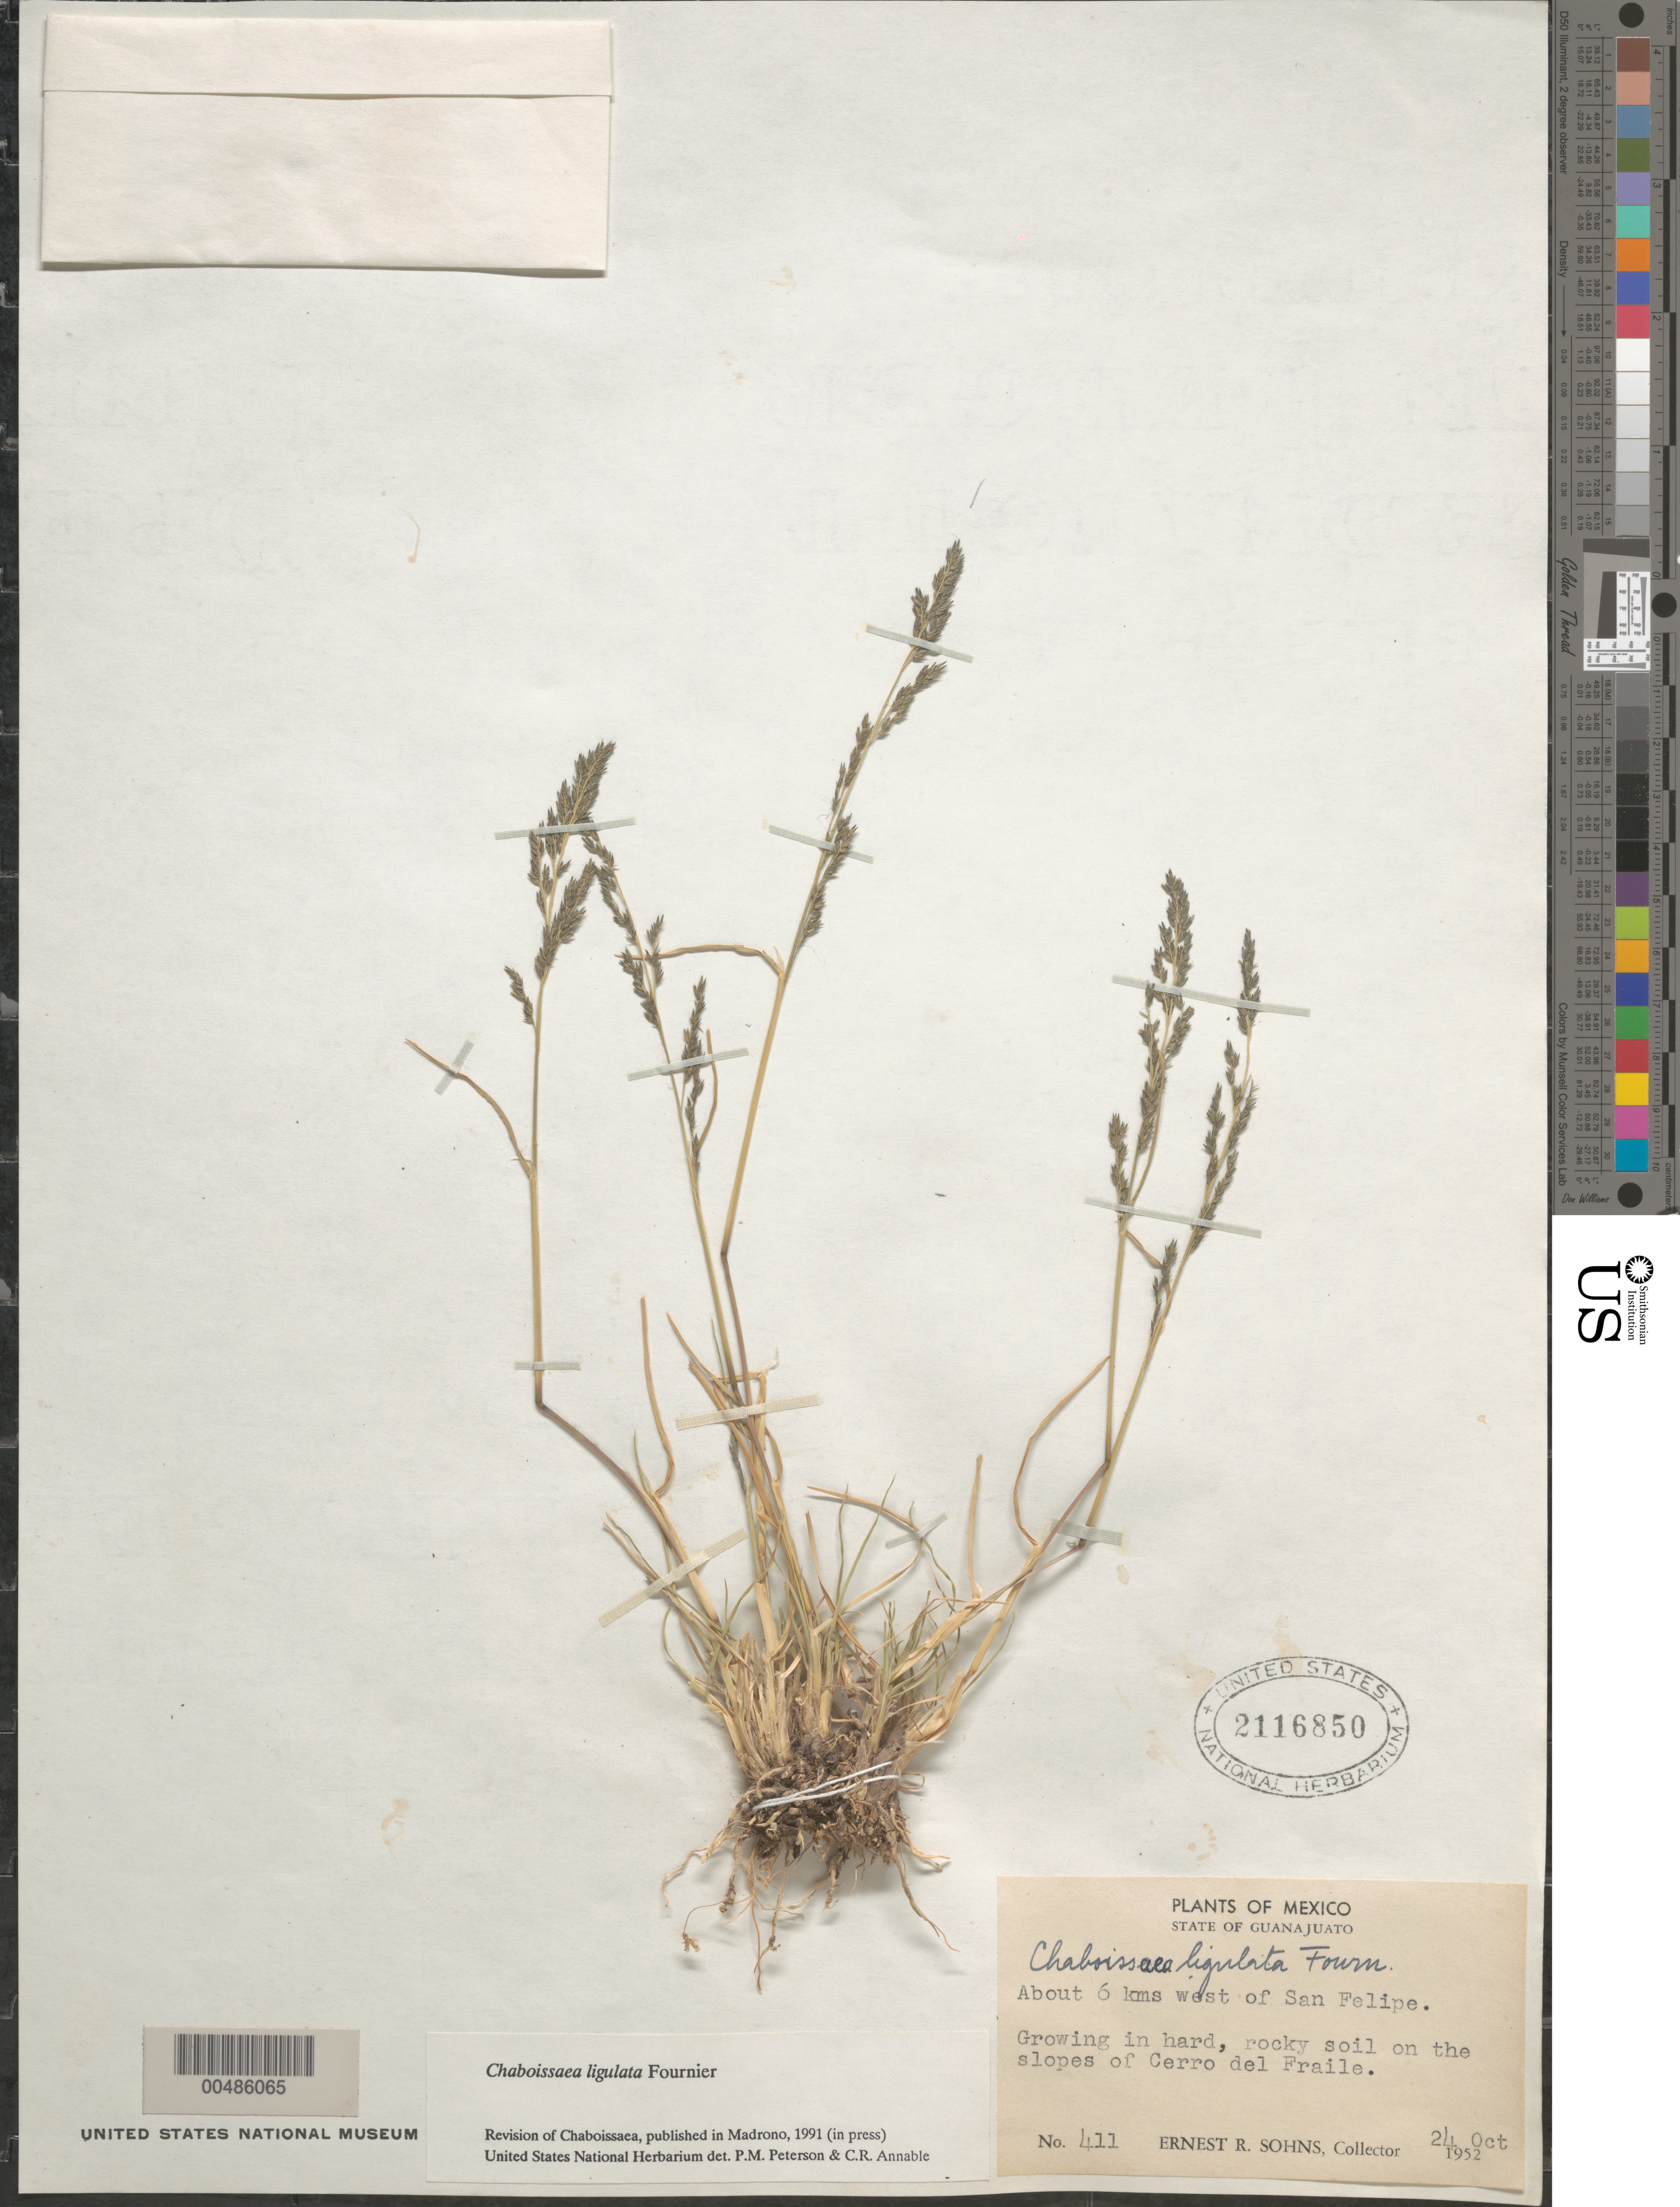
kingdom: Plantae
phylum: Tracheophyta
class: Liliopsida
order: Poales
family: Poaceae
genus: Chaboissaea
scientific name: Chaboissaea ligulata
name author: E. Fourn.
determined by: Peterson, P. M.; Annable, C. R.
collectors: E. R. Sohns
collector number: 411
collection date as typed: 24 Oct 1952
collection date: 1952-10-24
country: Mexico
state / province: Guanajuato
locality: About 6 km W of San Felipe, on the slopes of Cerro del Fraile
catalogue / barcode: US 2116850